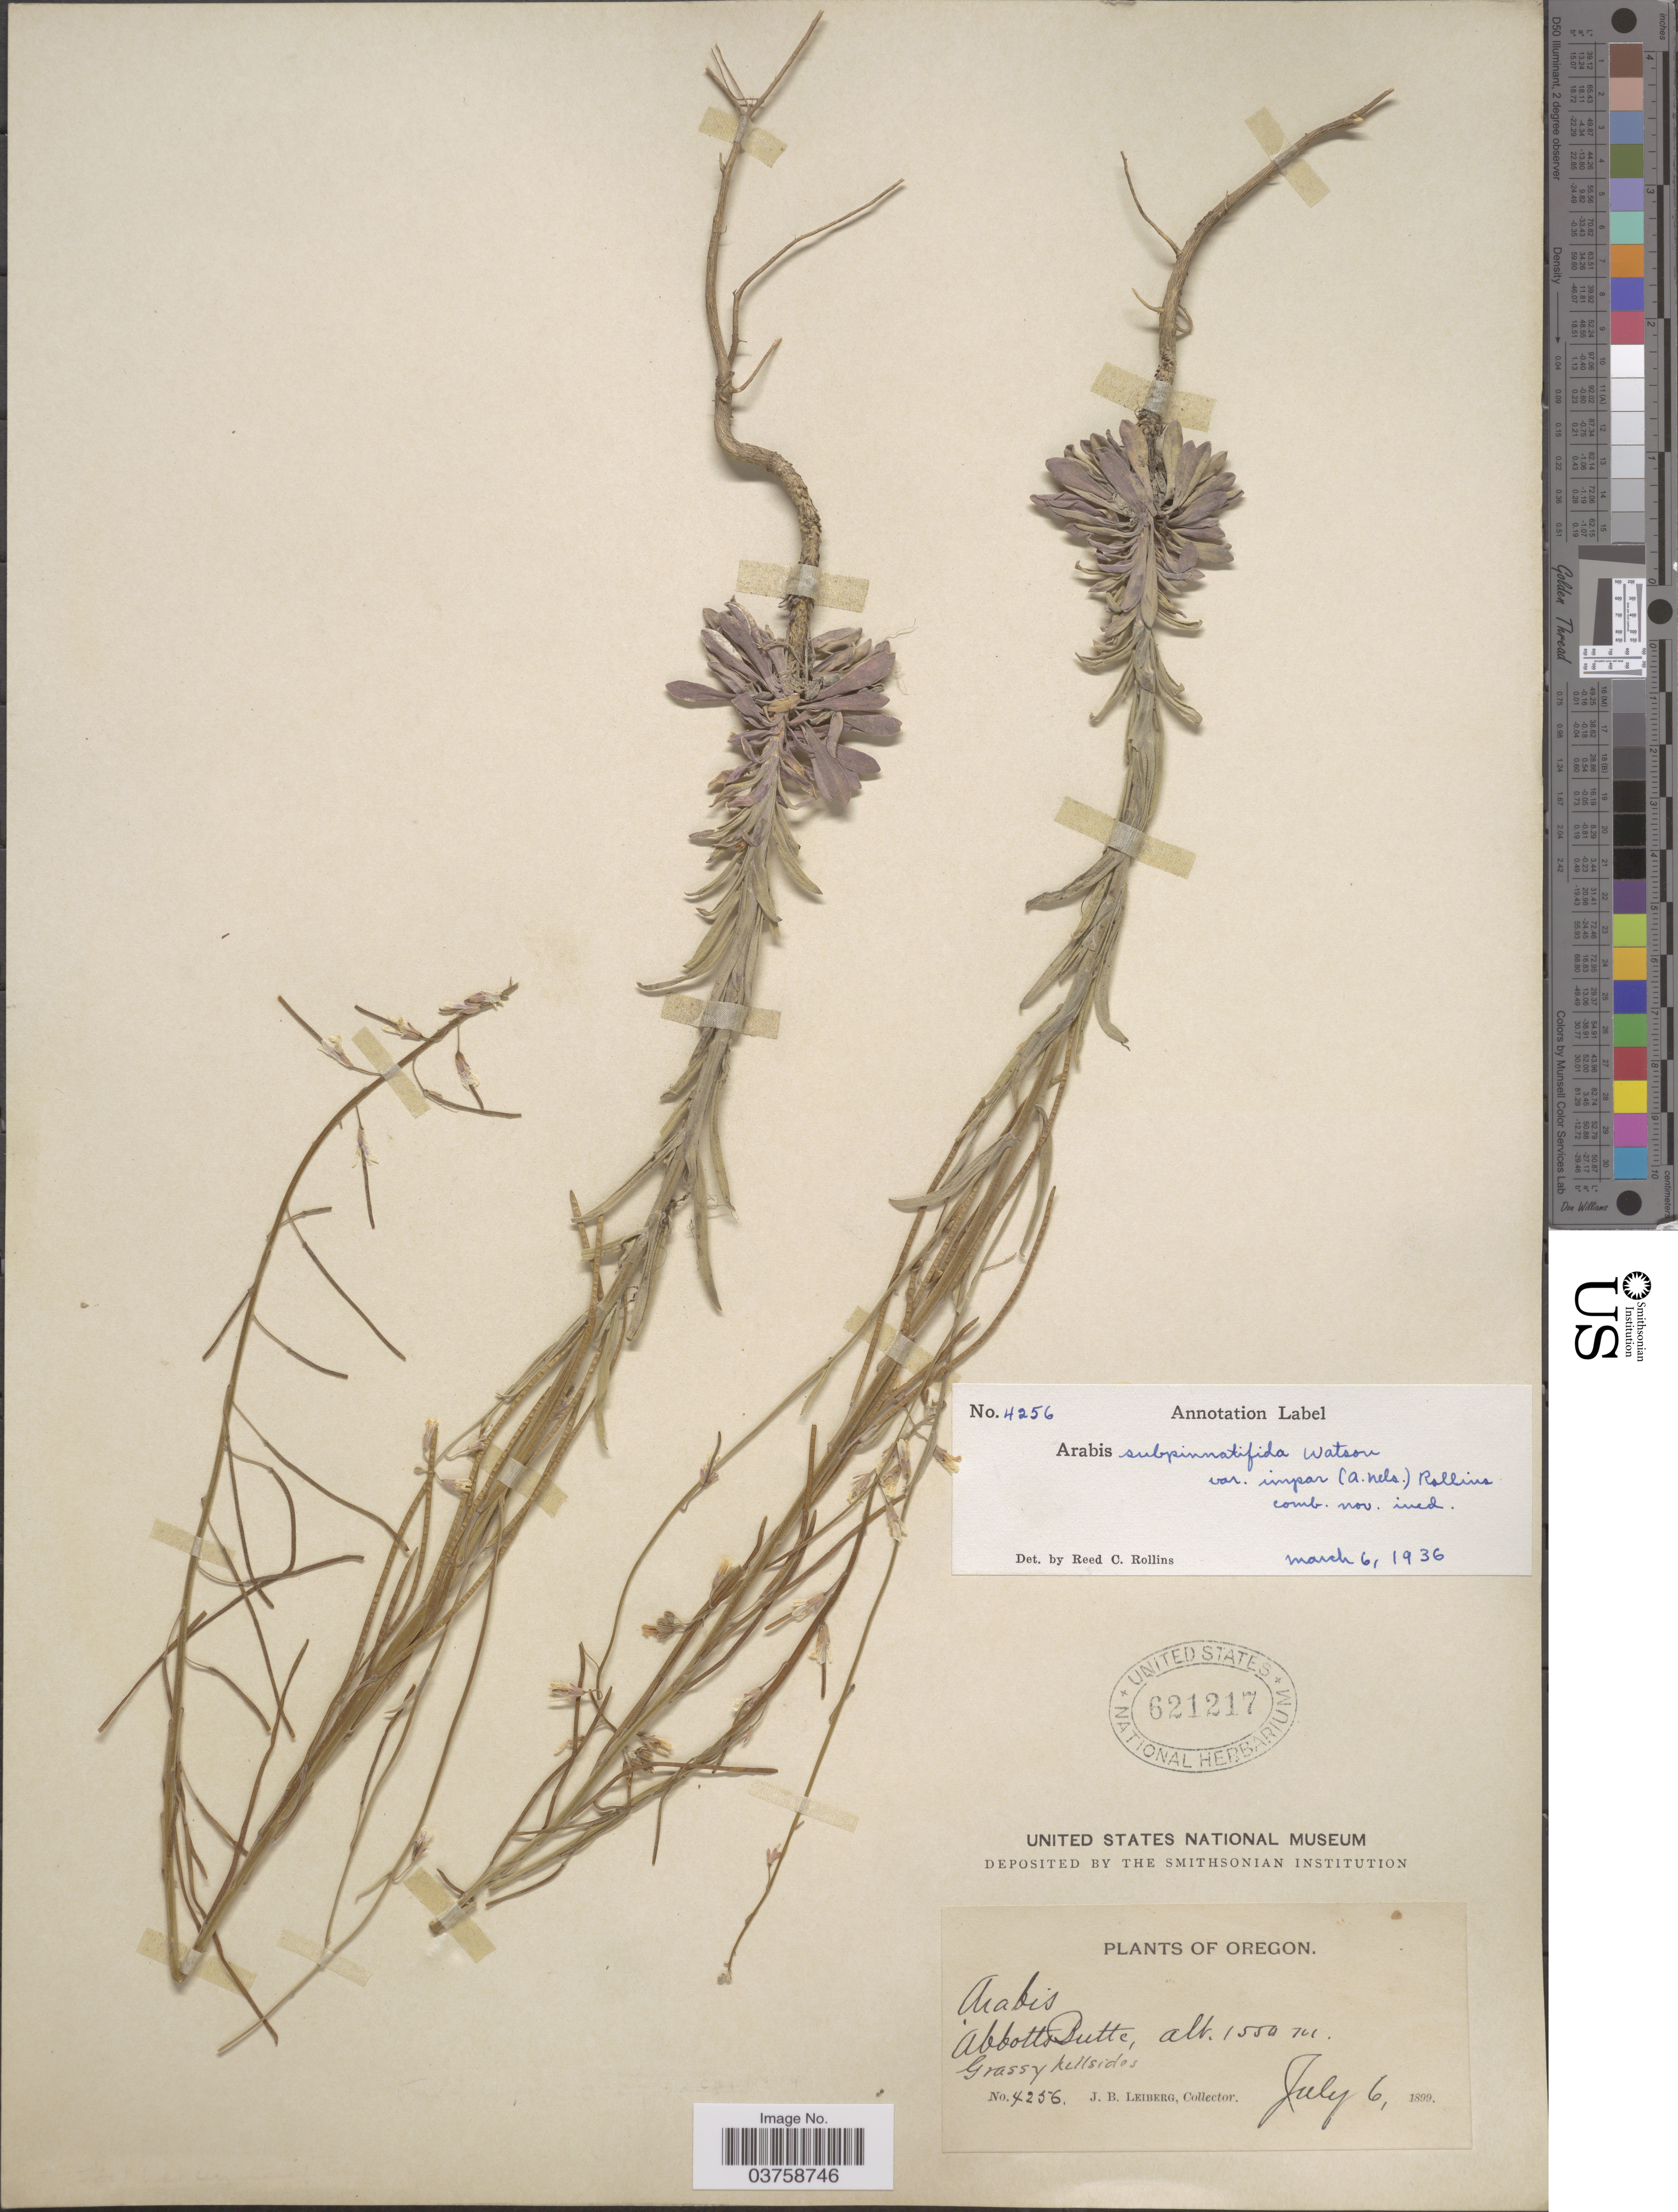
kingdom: Plantae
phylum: Tracheophyta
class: Magnoliopsida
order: Brassicales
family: Brassicaceae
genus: Arabis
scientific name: Arabis puberula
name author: Nutt.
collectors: J. B. Leiberg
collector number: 4256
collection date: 1899-07-06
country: United States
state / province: Oregon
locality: Abbotts Butte.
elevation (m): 1550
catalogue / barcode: US 621217